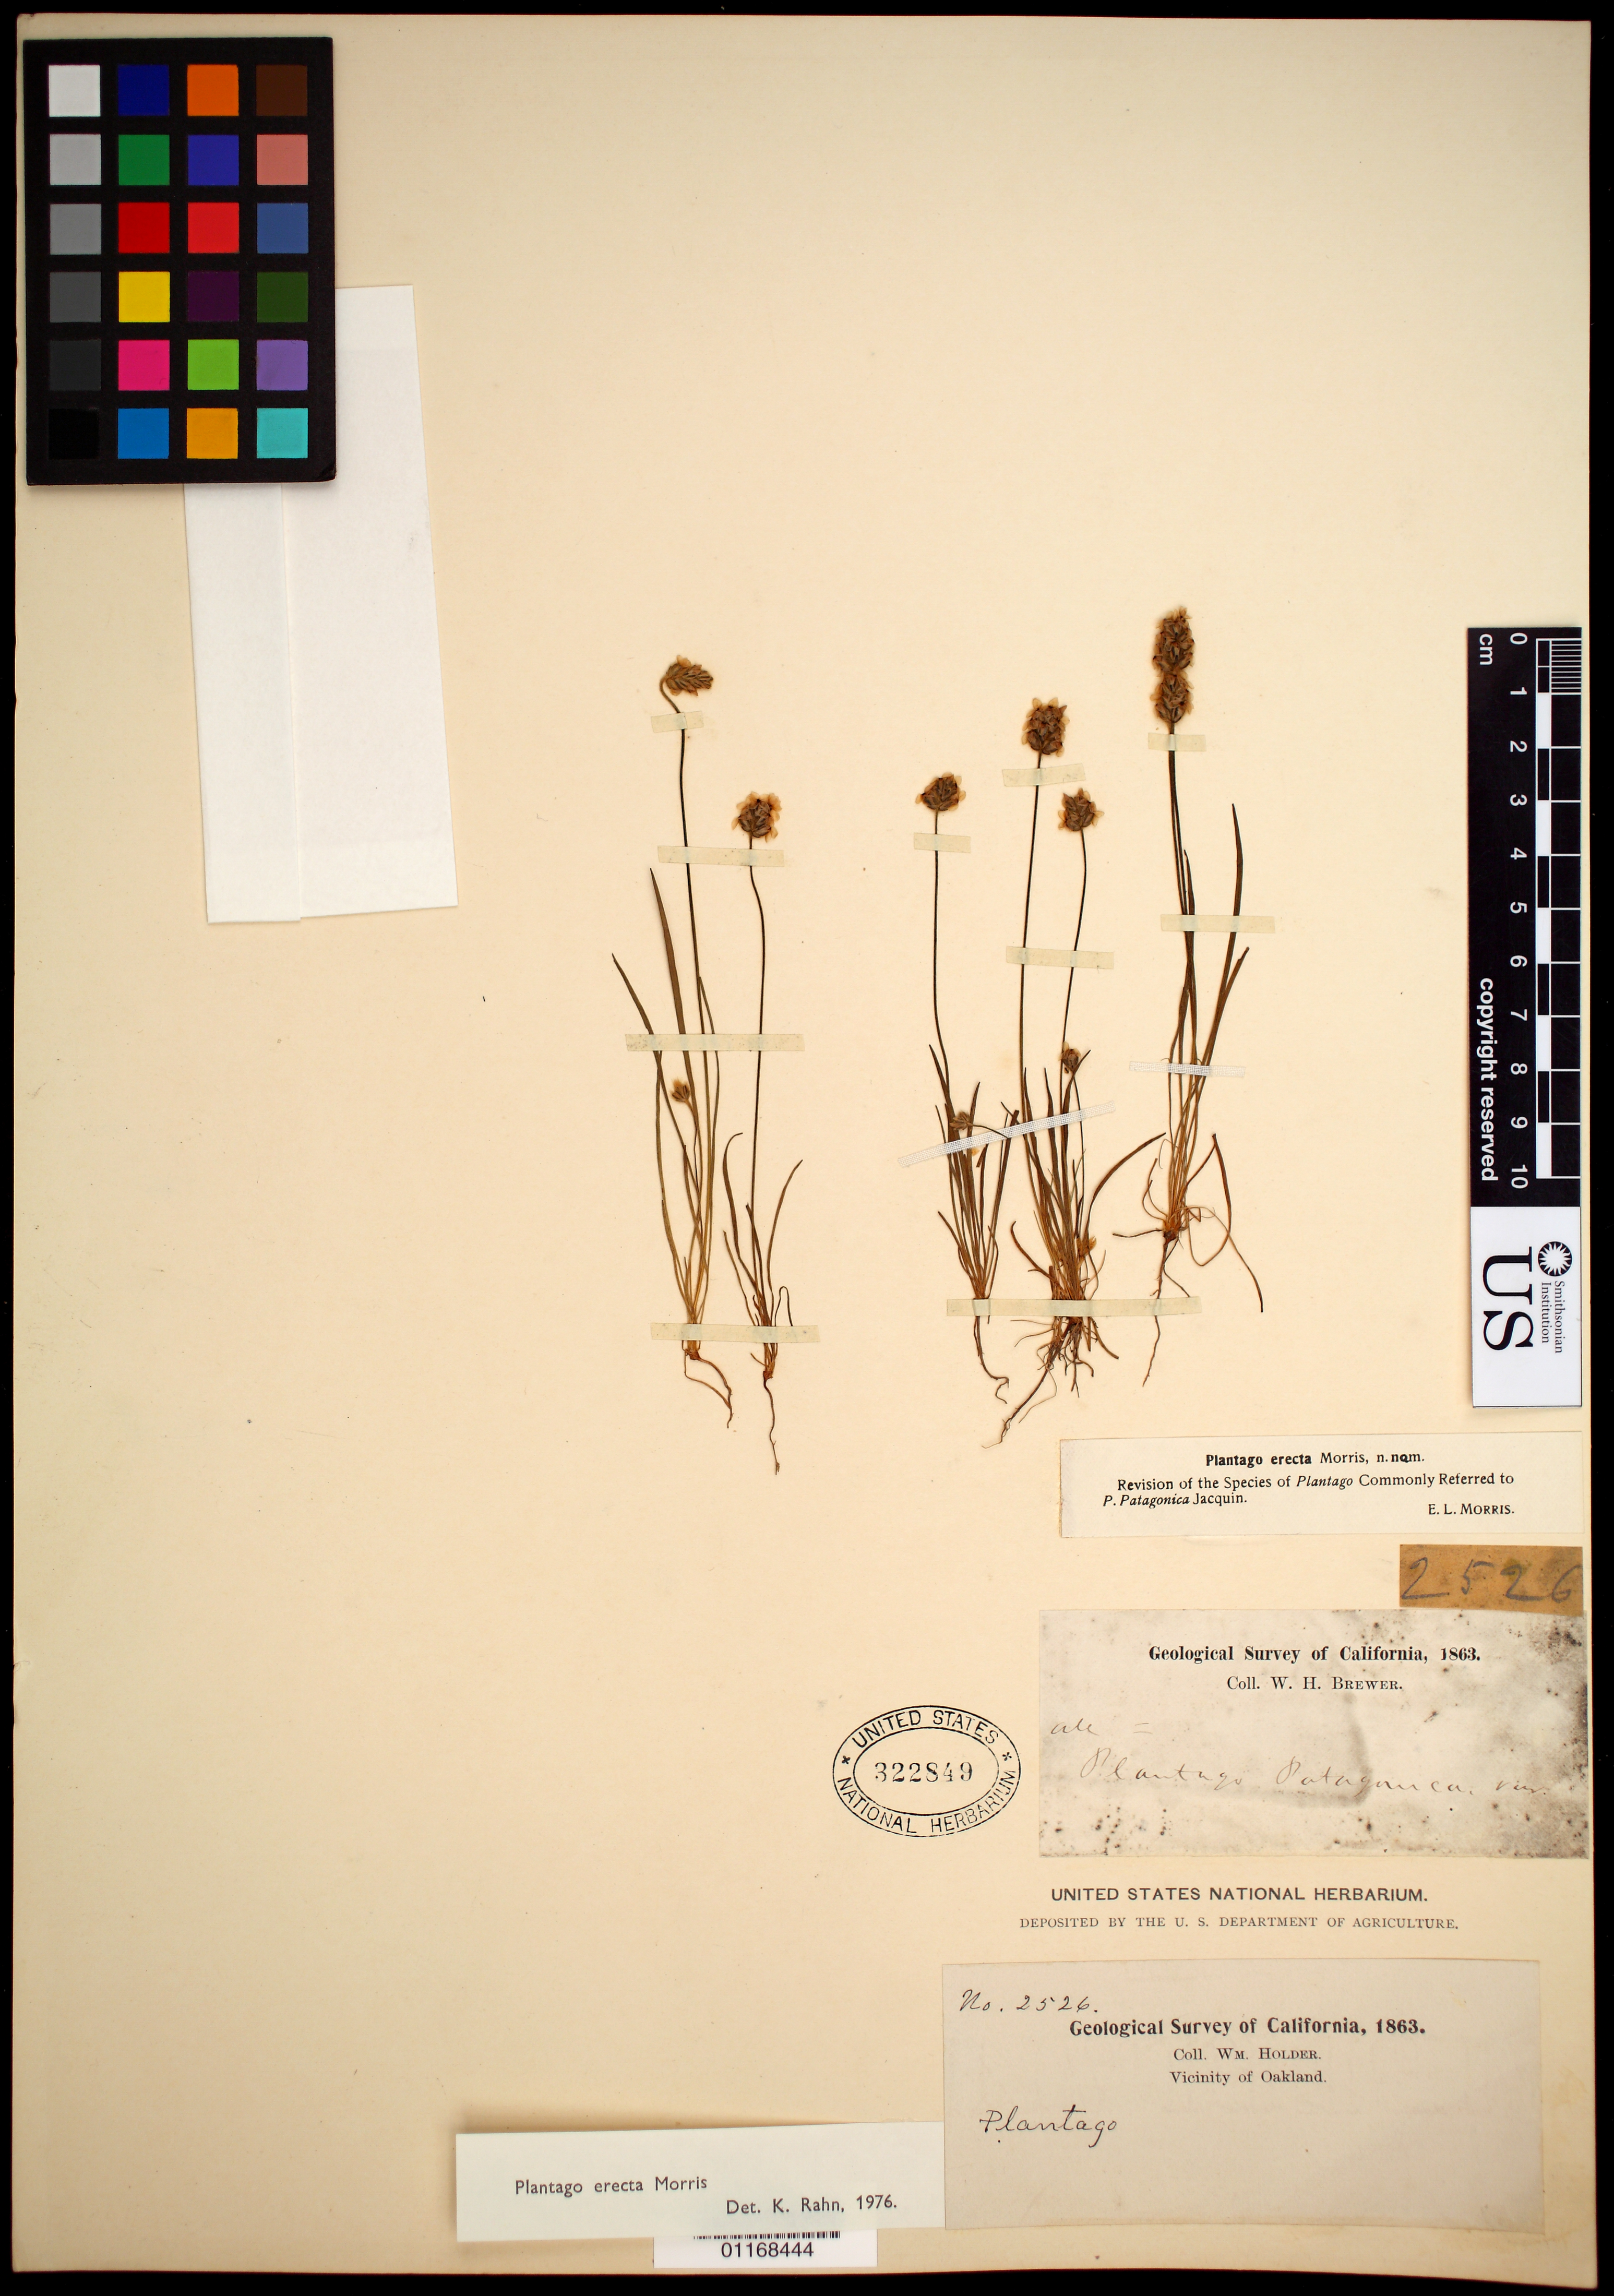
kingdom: Plantae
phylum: Tracheophyta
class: Magnoliopsida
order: Lamiales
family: Plantaginaceae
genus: Plantago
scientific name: Plantago erecta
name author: Morris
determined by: Rahn, Knud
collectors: W. Holder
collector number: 2526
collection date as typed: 1863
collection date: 1863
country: United States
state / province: California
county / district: Alameda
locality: Vicinity of Oakland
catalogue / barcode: US 322849